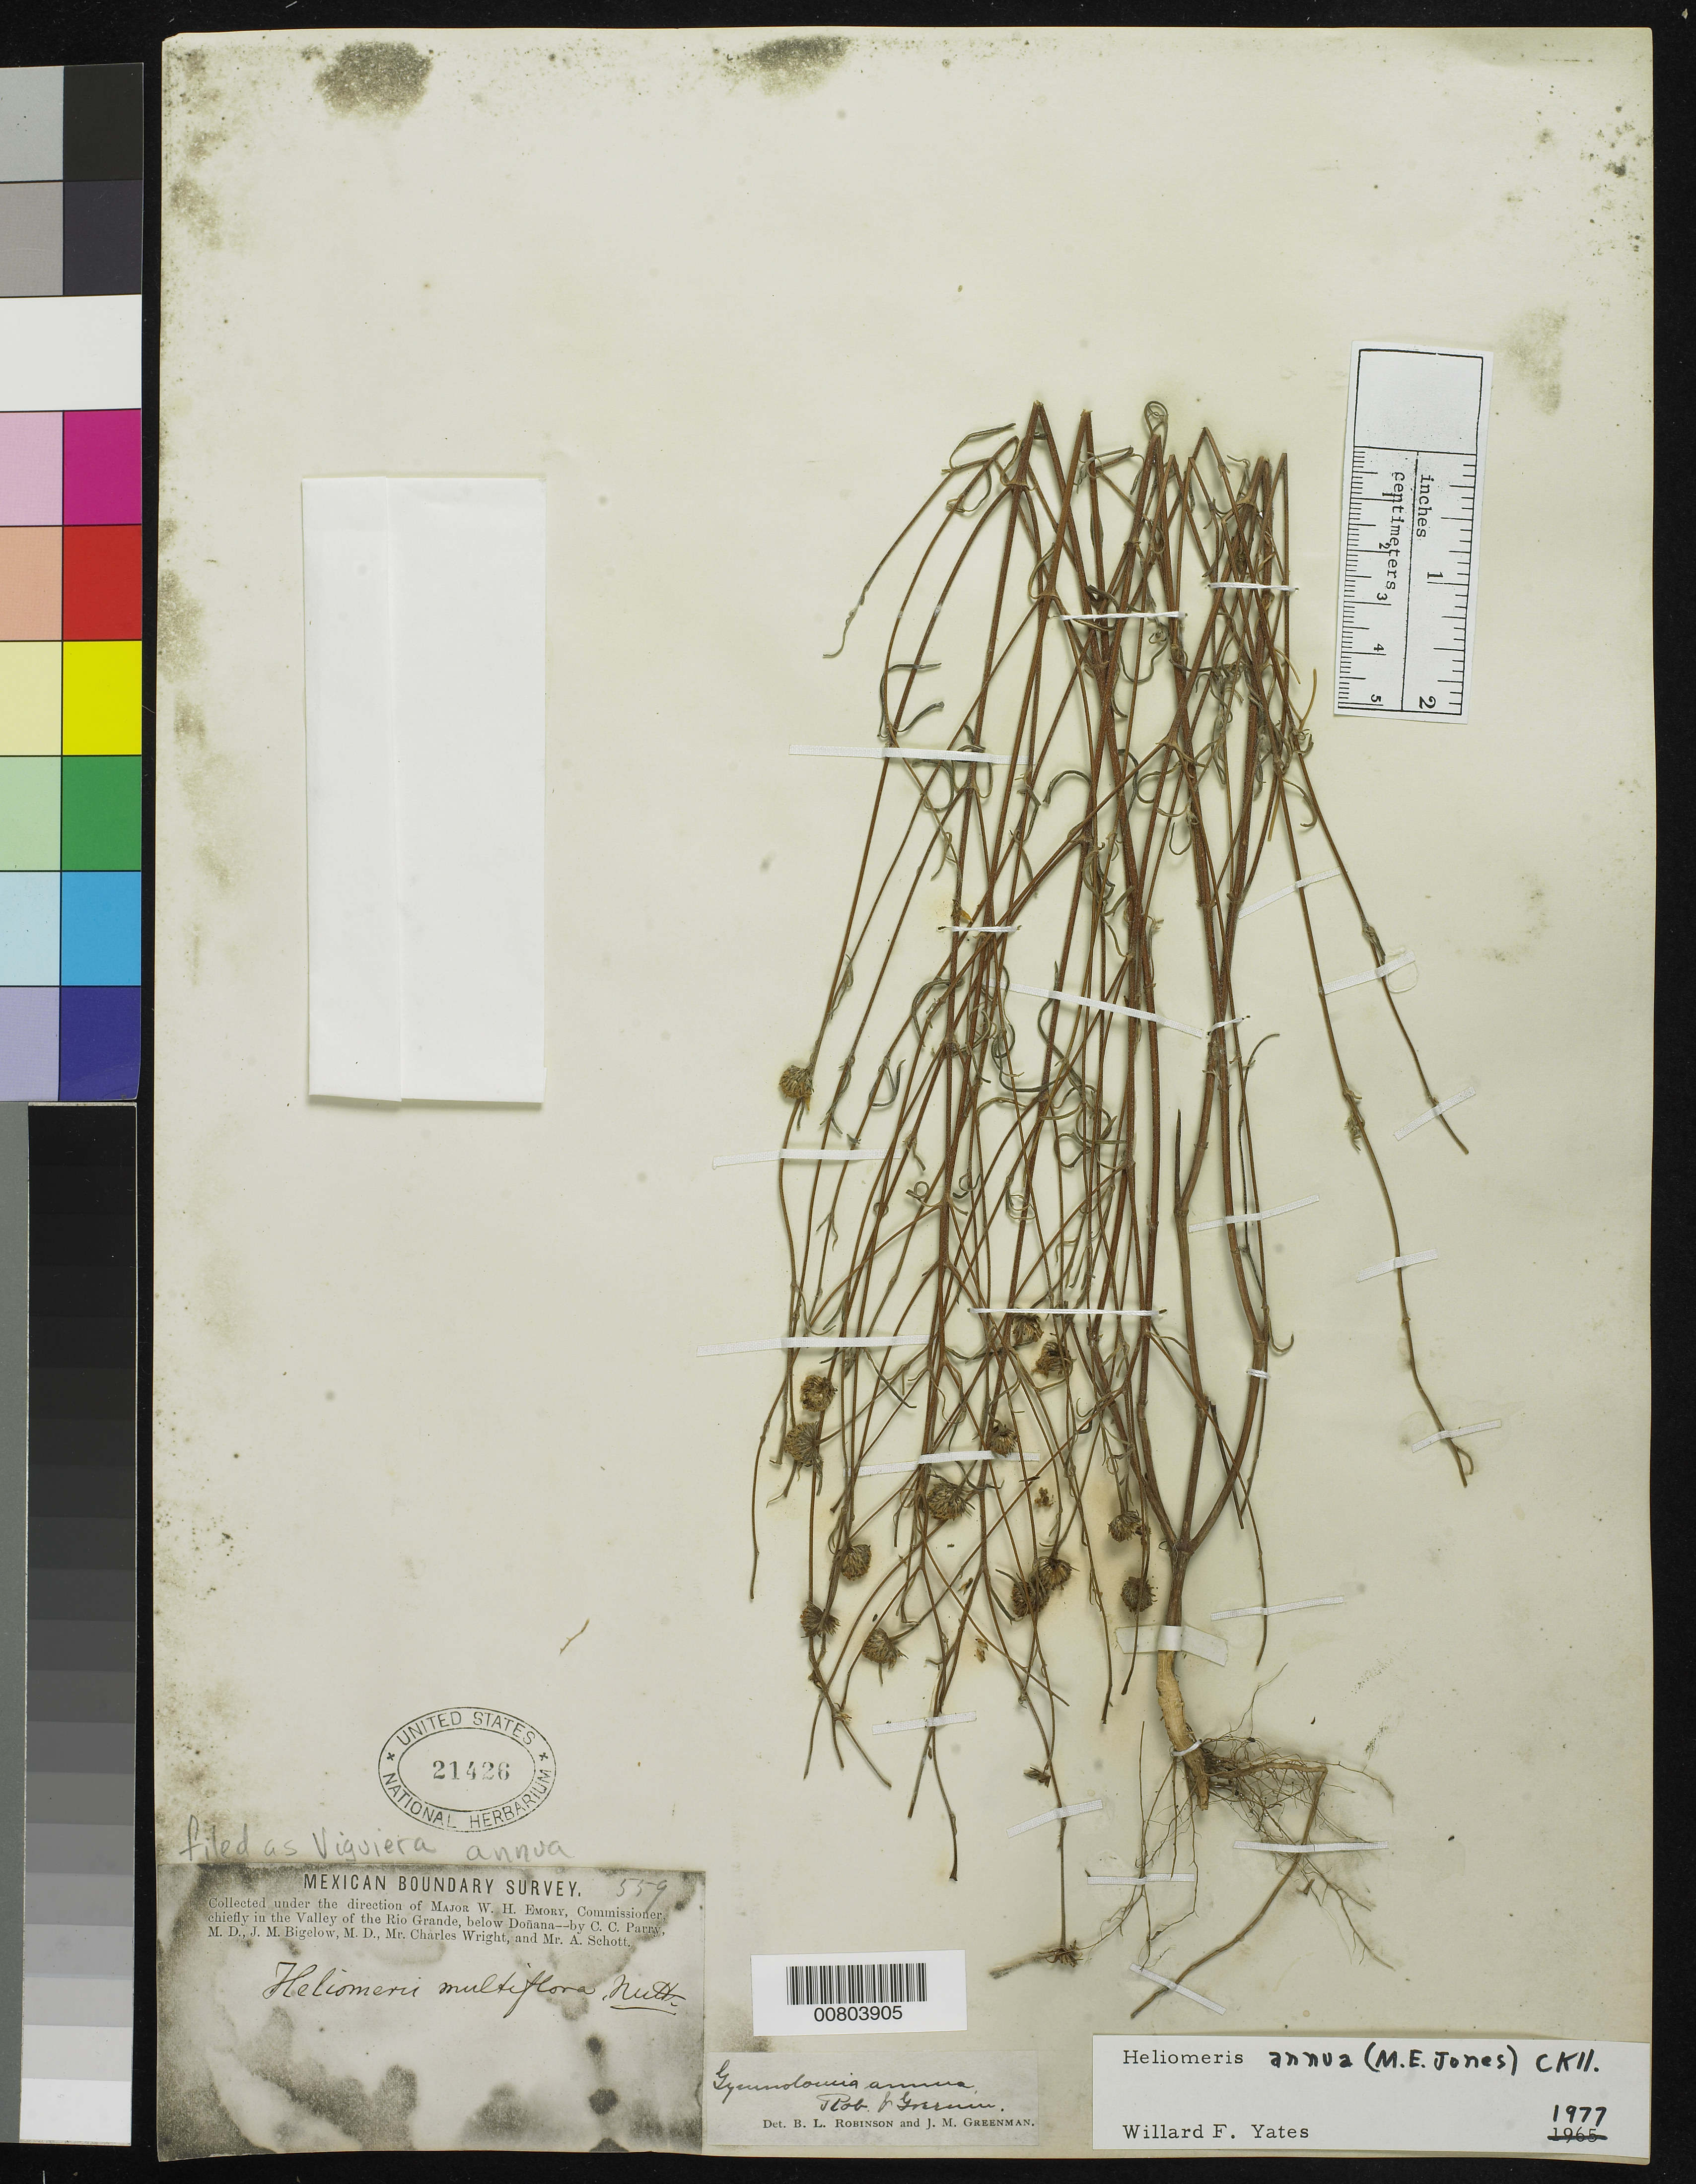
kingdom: Plantae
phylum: Tracheophyta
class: Magnoliopsida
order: Asterales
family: Asteraceae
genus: Viguiera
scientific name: Viguiera annua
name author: S.F. Blake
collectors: C. C. Parry, J. M. Bigelow, C. Wright & A. C. V. Schott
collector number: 559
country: United States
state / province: New Mexico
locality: Valley of the Rio Grande, below Doñana, New Mexico.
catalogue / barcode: US 21426